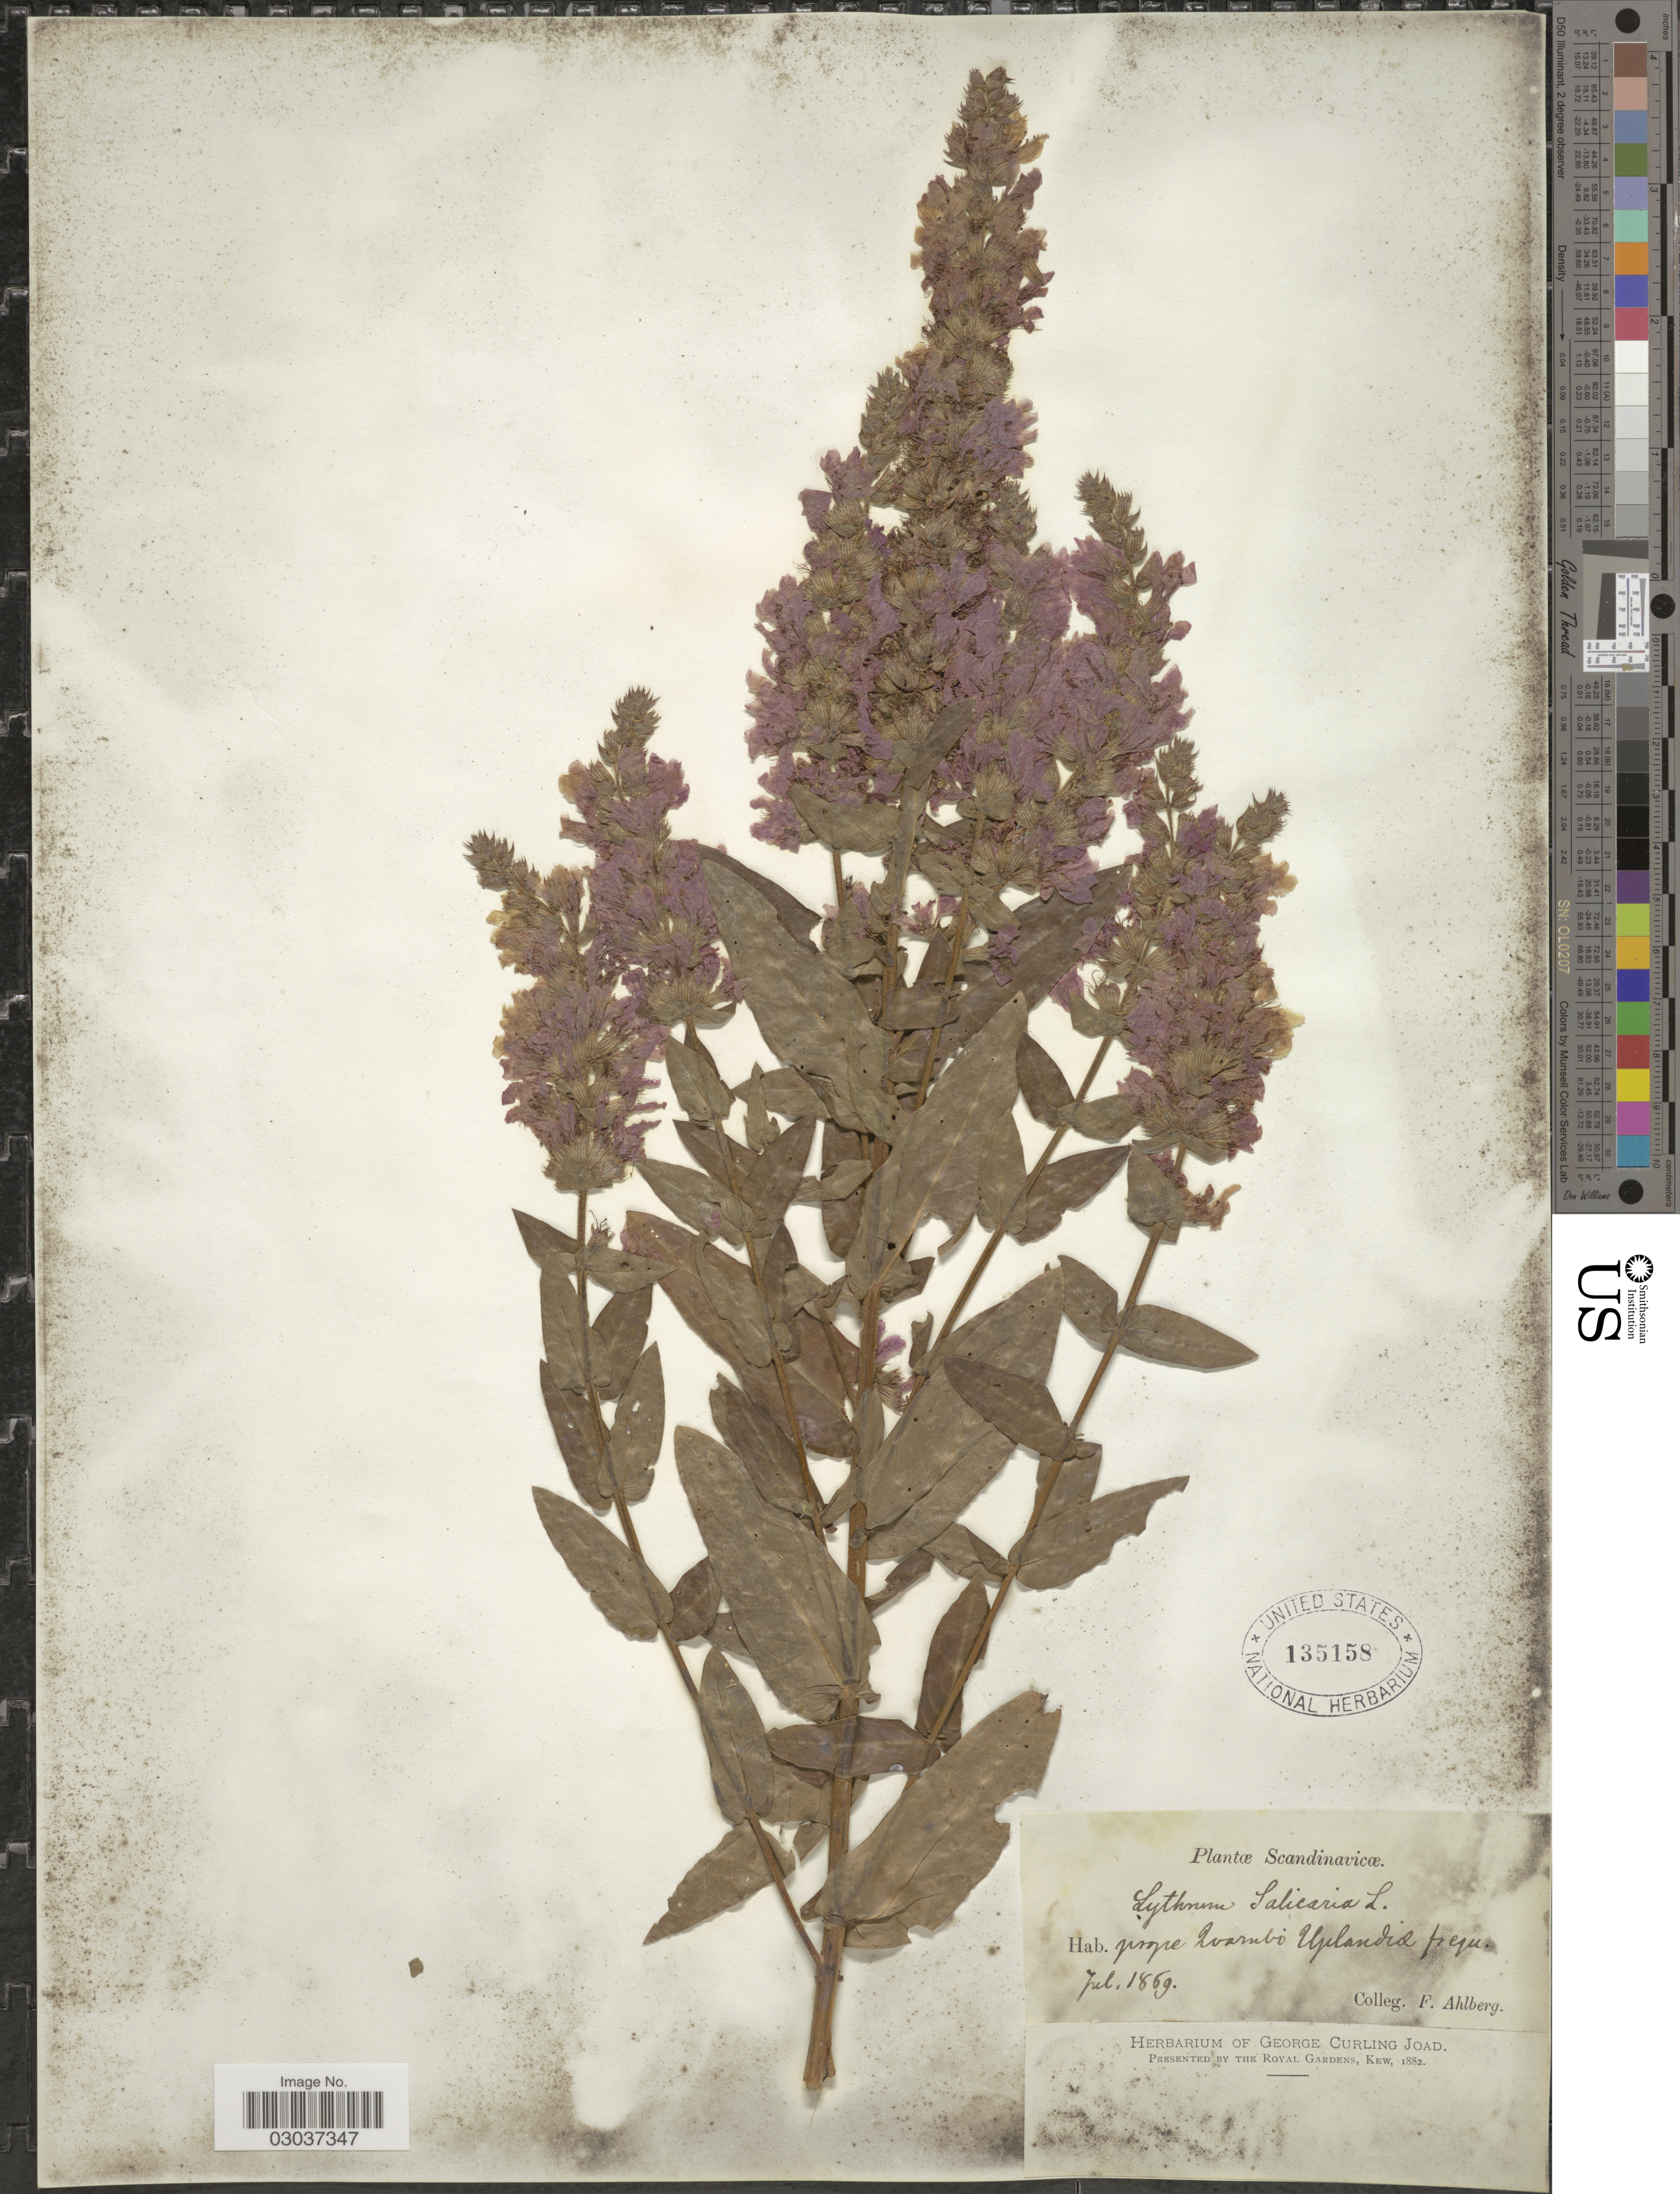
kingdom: Plantae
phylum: Tracheophyta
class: Magnoliopsida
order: Myrtales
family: Lythraceae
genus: Lythrum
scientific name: Lythrum salicaria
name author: L.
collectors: F. Ahlberg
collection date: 1869-07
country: Sweden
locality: Scandinavicæ. Prope Qvarnbo [ = Kvarnbo] Uplandia frequ.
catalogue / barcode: US 135158